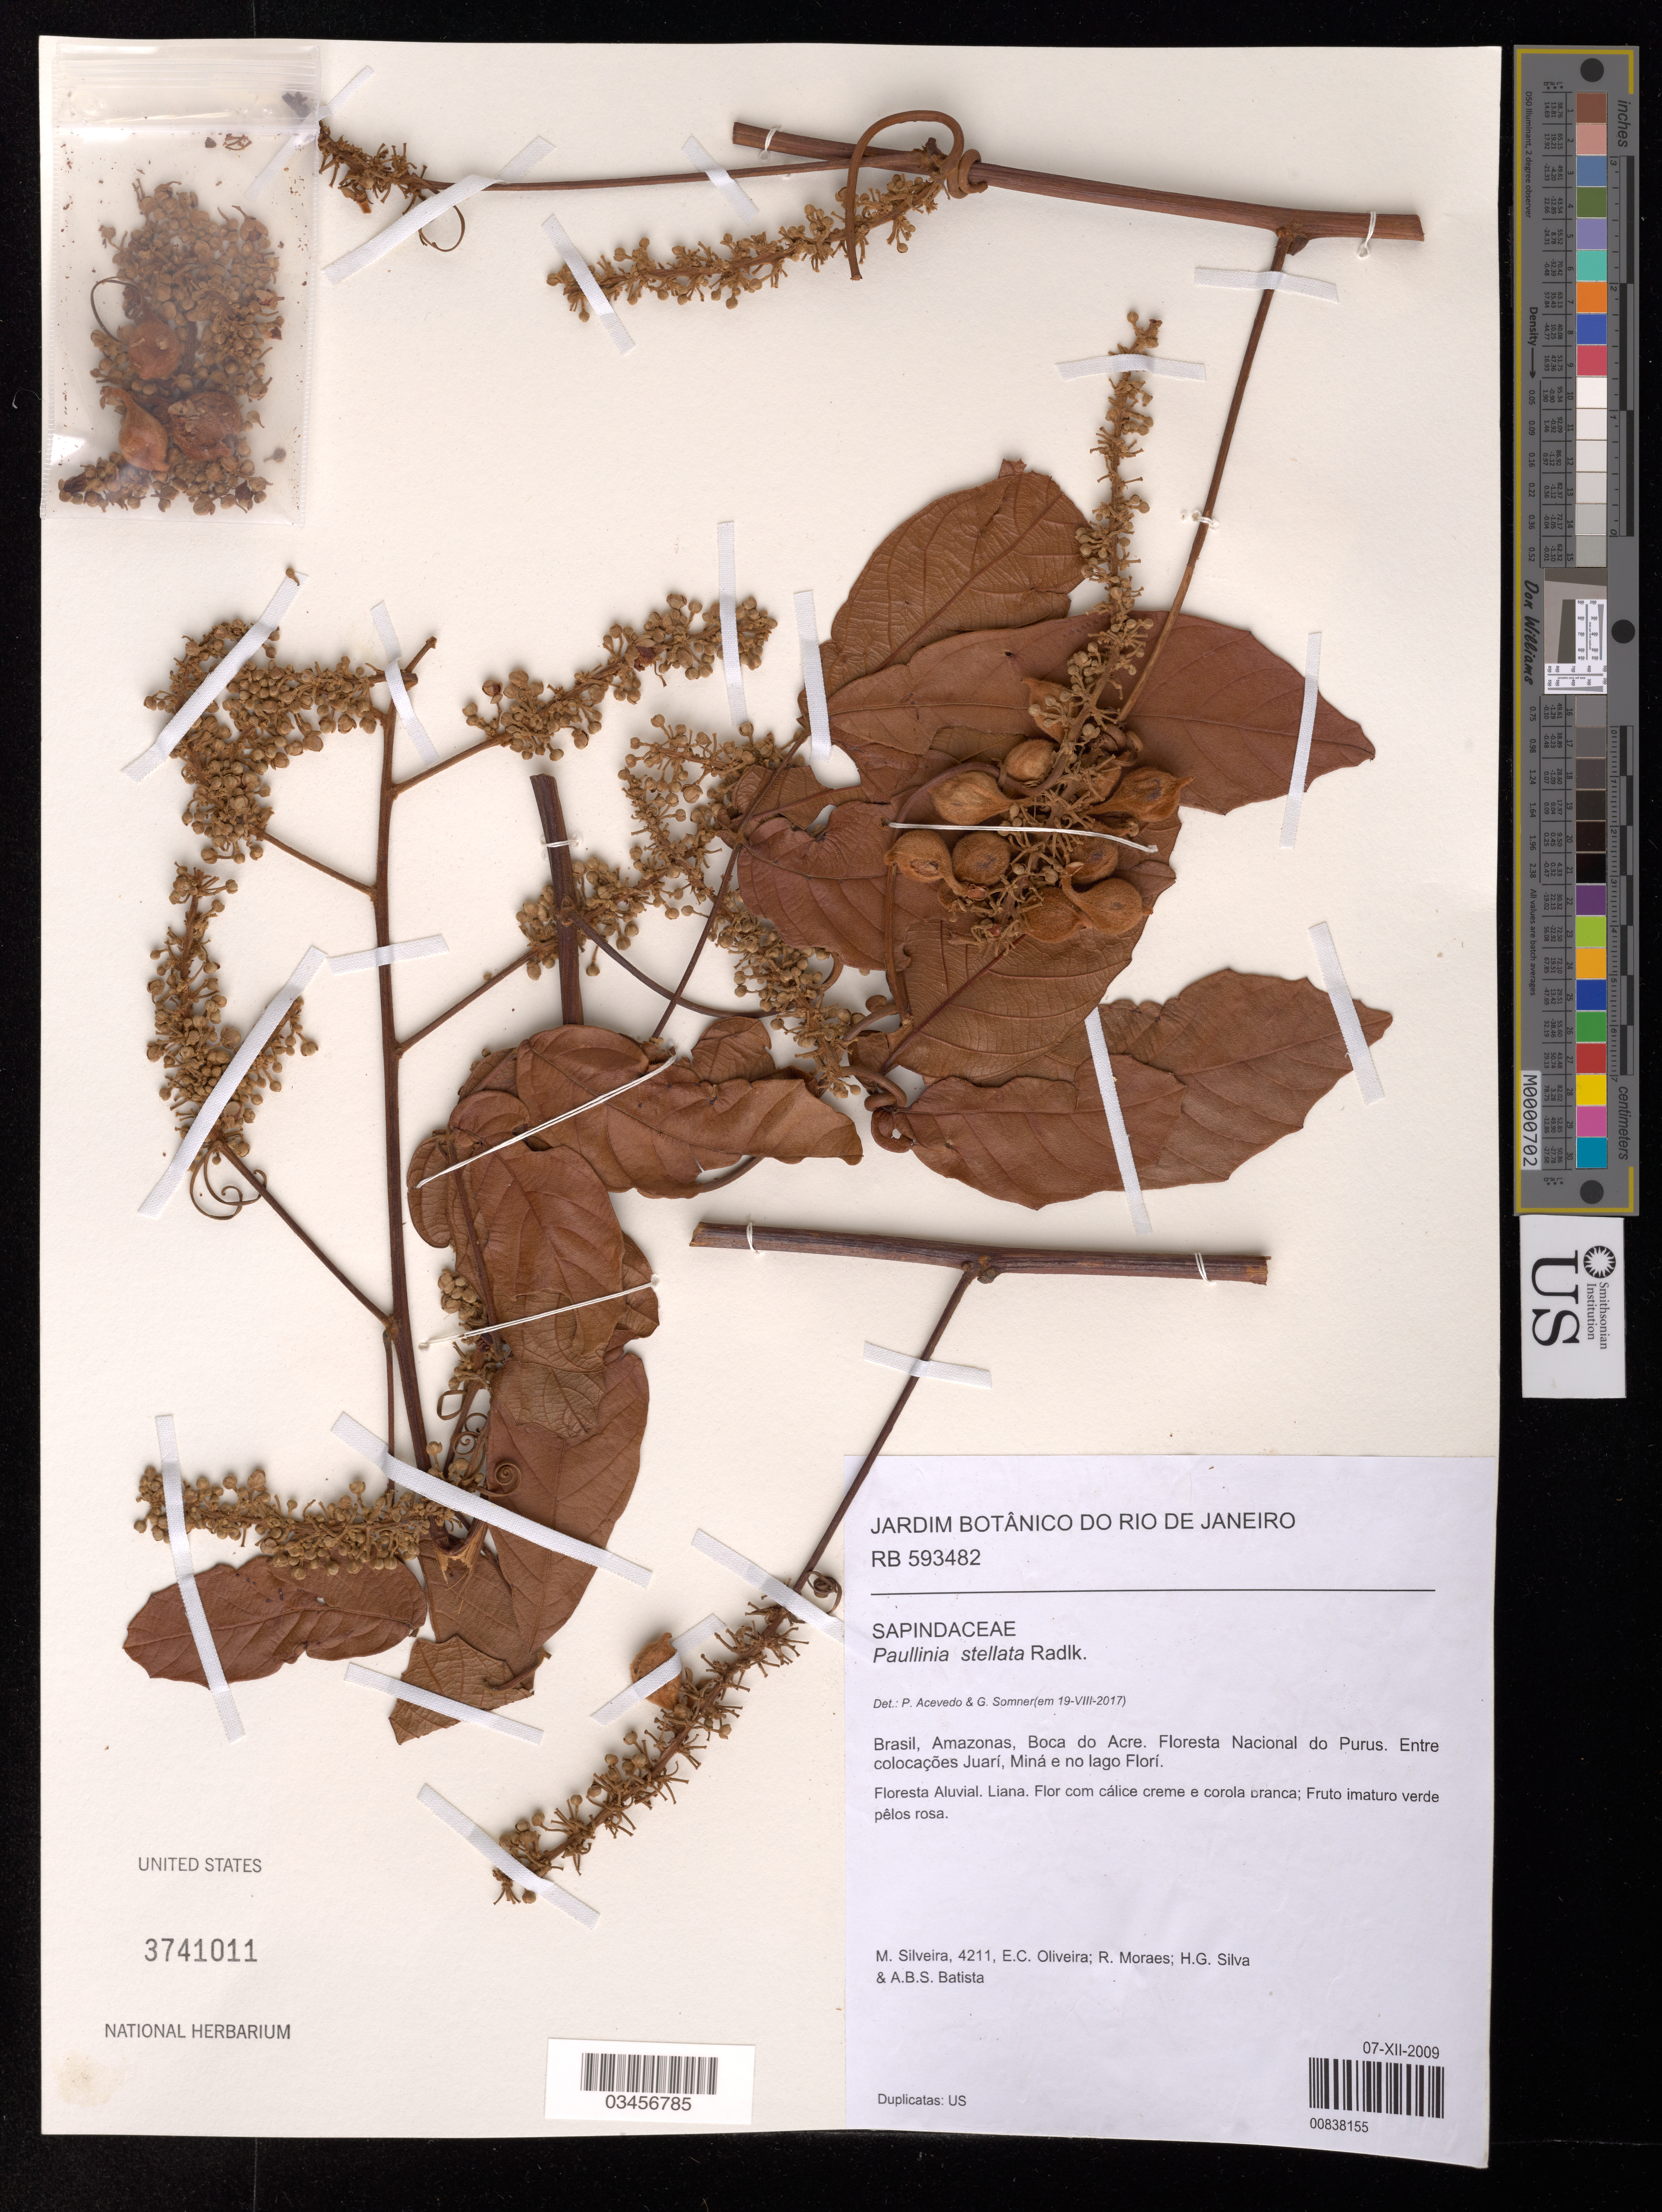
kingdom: Plantae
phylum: Tracheophyta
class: Magnoliopsida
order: Sapindales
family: Sapindaceae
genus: Paullinia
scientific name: Paullinia stellata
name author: Radlk.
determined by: Acevedo-Rodríguez, P.; Somner, G. V.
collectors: M. Silveira, E. C. Oliveira, R. Moraes, H. Silva & A. Batista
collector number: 4211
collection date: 2009-12-07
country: Brazil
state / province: Amazonas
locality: Boca do Acre. Floresta nacional do Purus. Entre colocações Juarí, Miná e no lago Florí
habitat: Floresta aluvial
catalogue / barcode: US 3741011